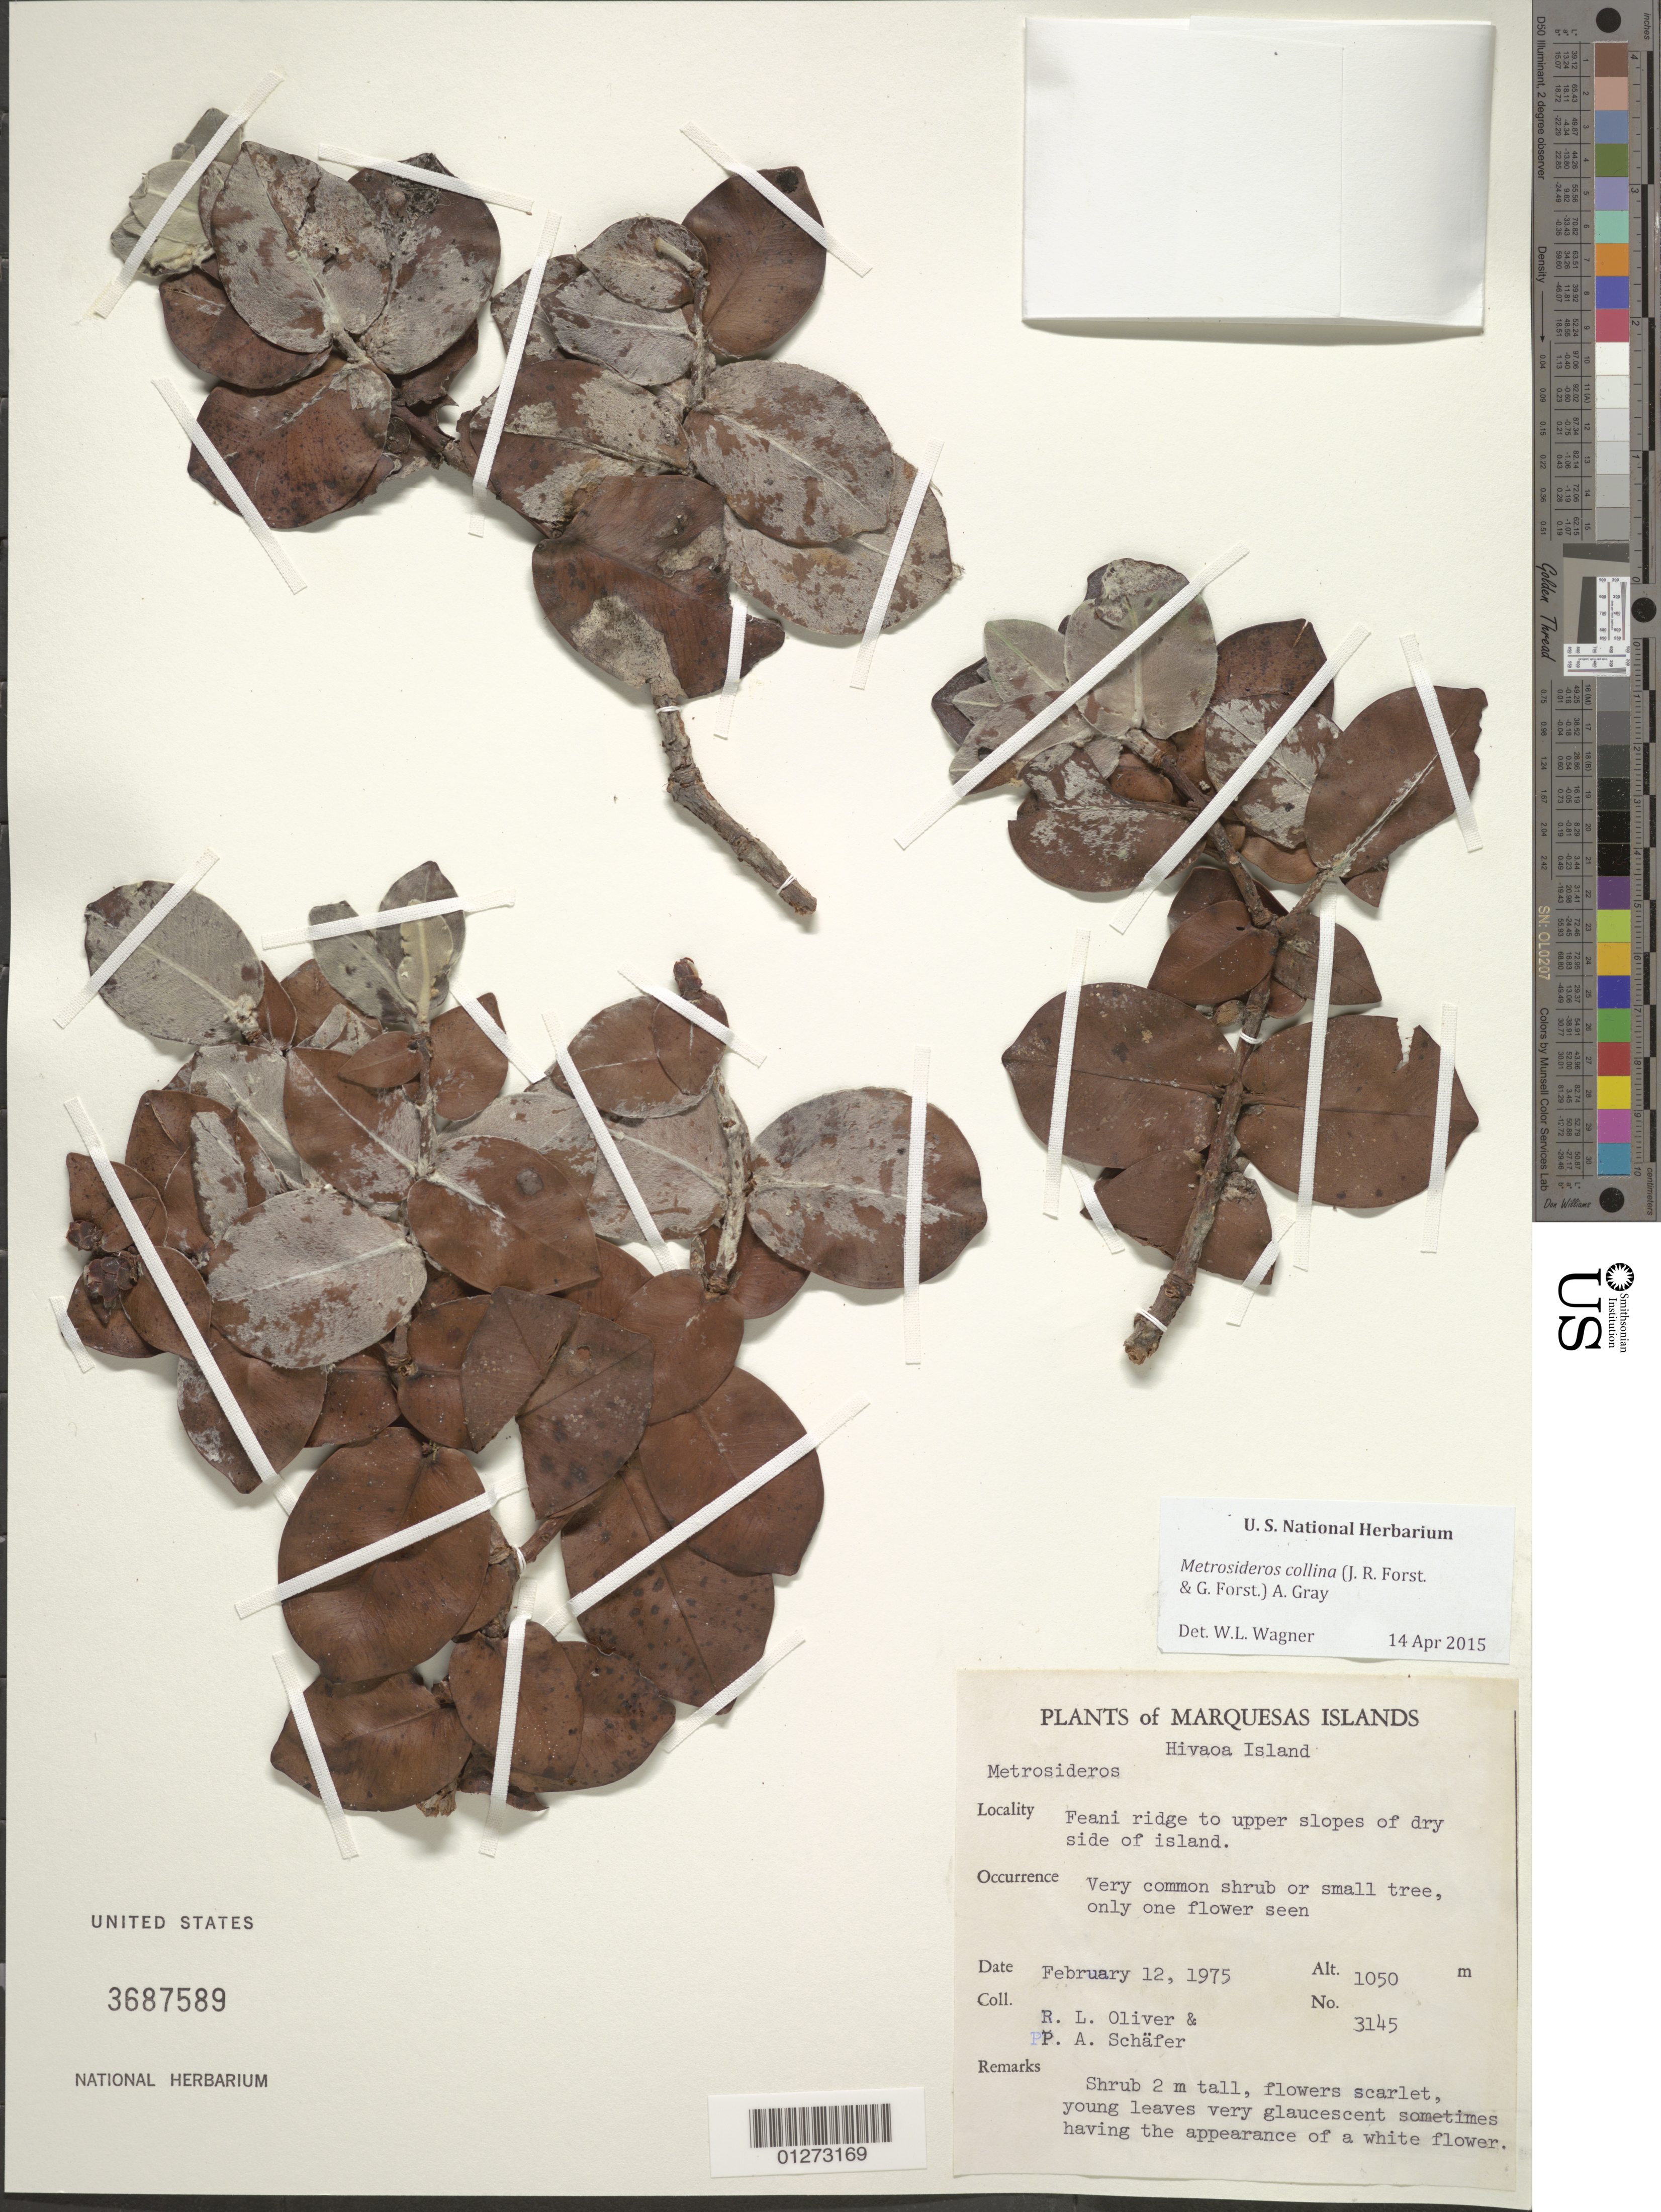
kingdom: Plantae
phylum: Tracheophyta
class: Magnoliopsida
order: Myrtales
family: Myrtaceae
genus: Metrosideros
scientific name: Metrosideros collina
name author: (J.R. Forst. & G. Forst.) A. Gray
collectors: R. L. Oliver & P. A. Schäfer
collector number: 3145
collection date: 1975-02-12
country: French Polynesia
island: Hiva Oa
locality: Feani ridge to upper slopes of dry side of island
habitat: Very common shrub or small tree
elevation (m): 1050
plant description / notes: Only one flower seen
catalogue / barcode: US 3687589